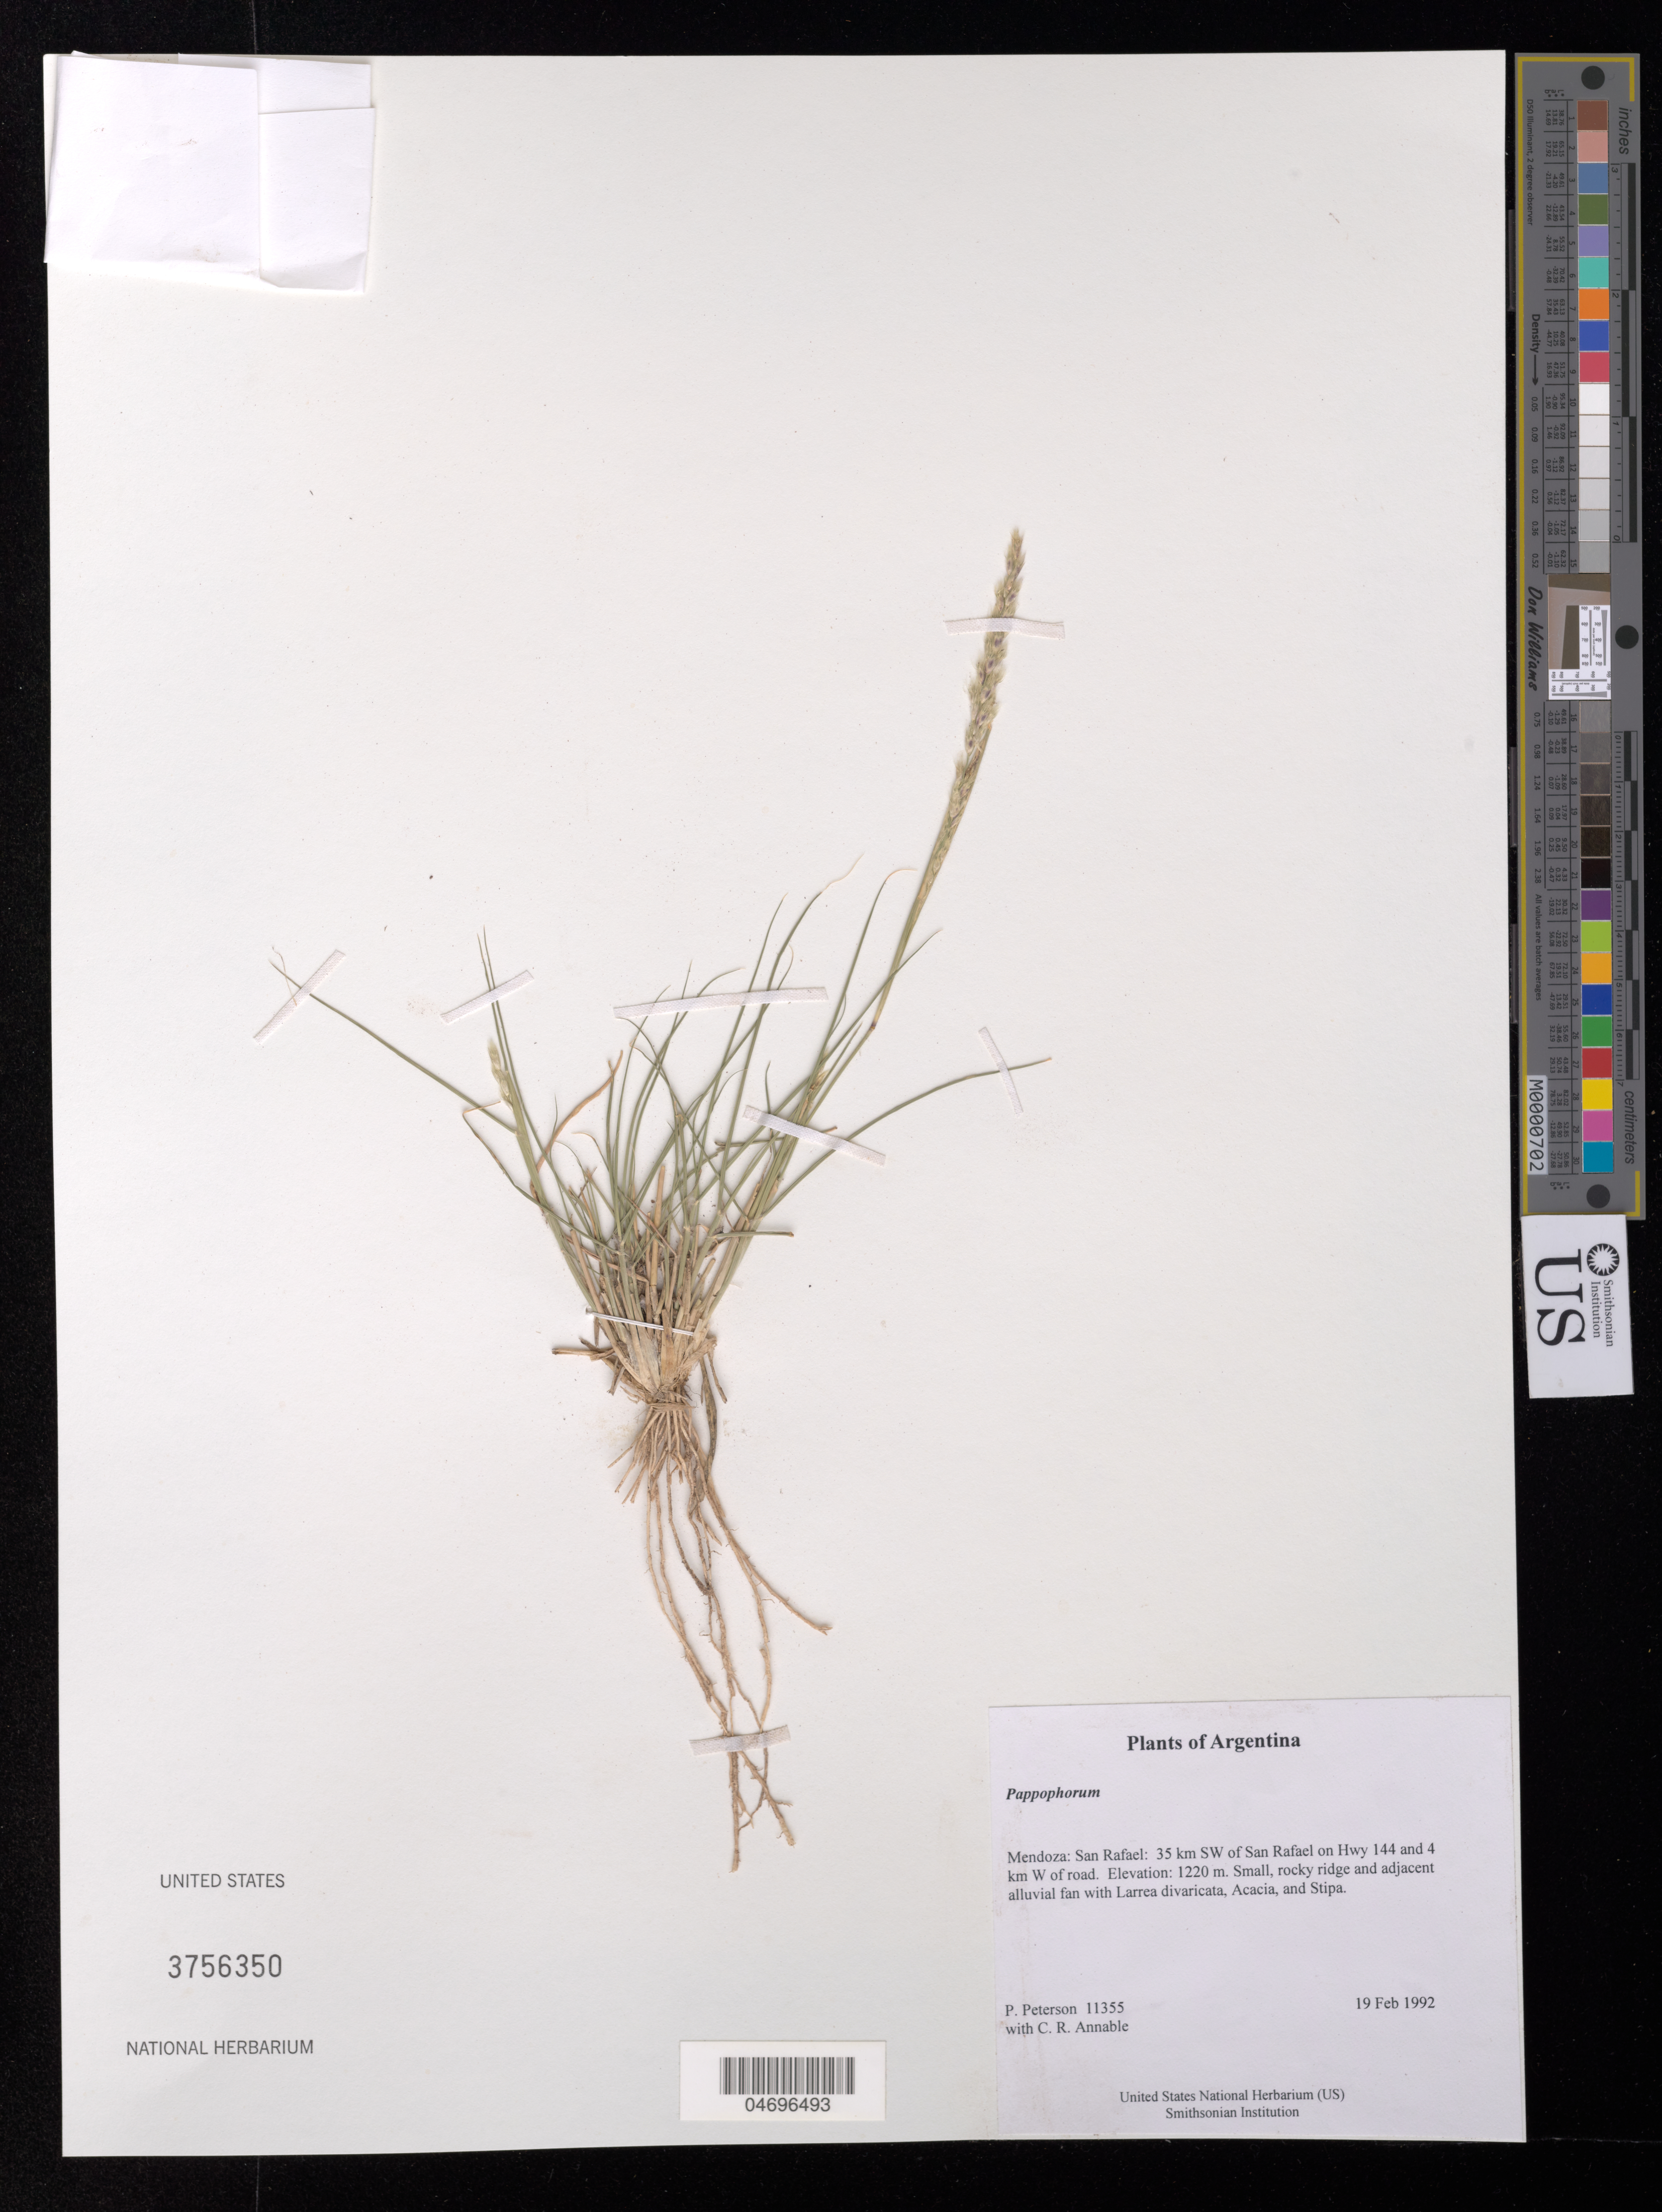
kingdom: Plantae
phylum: Tracheophyta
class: Liliopsida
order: Poales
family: Poaceae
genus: Pappophorum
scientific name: Pappophorum sp.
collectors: P. M. Peterson & C. R. Annable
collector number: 11355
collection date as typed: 19 Feb 1992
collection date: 1992-02-19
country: Argentina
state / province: Mendoza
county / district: San Rafael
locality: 35 km SW of San Rafael on Hwy 144 and 4 km W of road.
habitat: Small, rocky ridge and adjacent alluvial fan with Larrea divaricata, Acacia, and Stipa.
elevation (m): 1220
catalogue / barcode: US 3756350